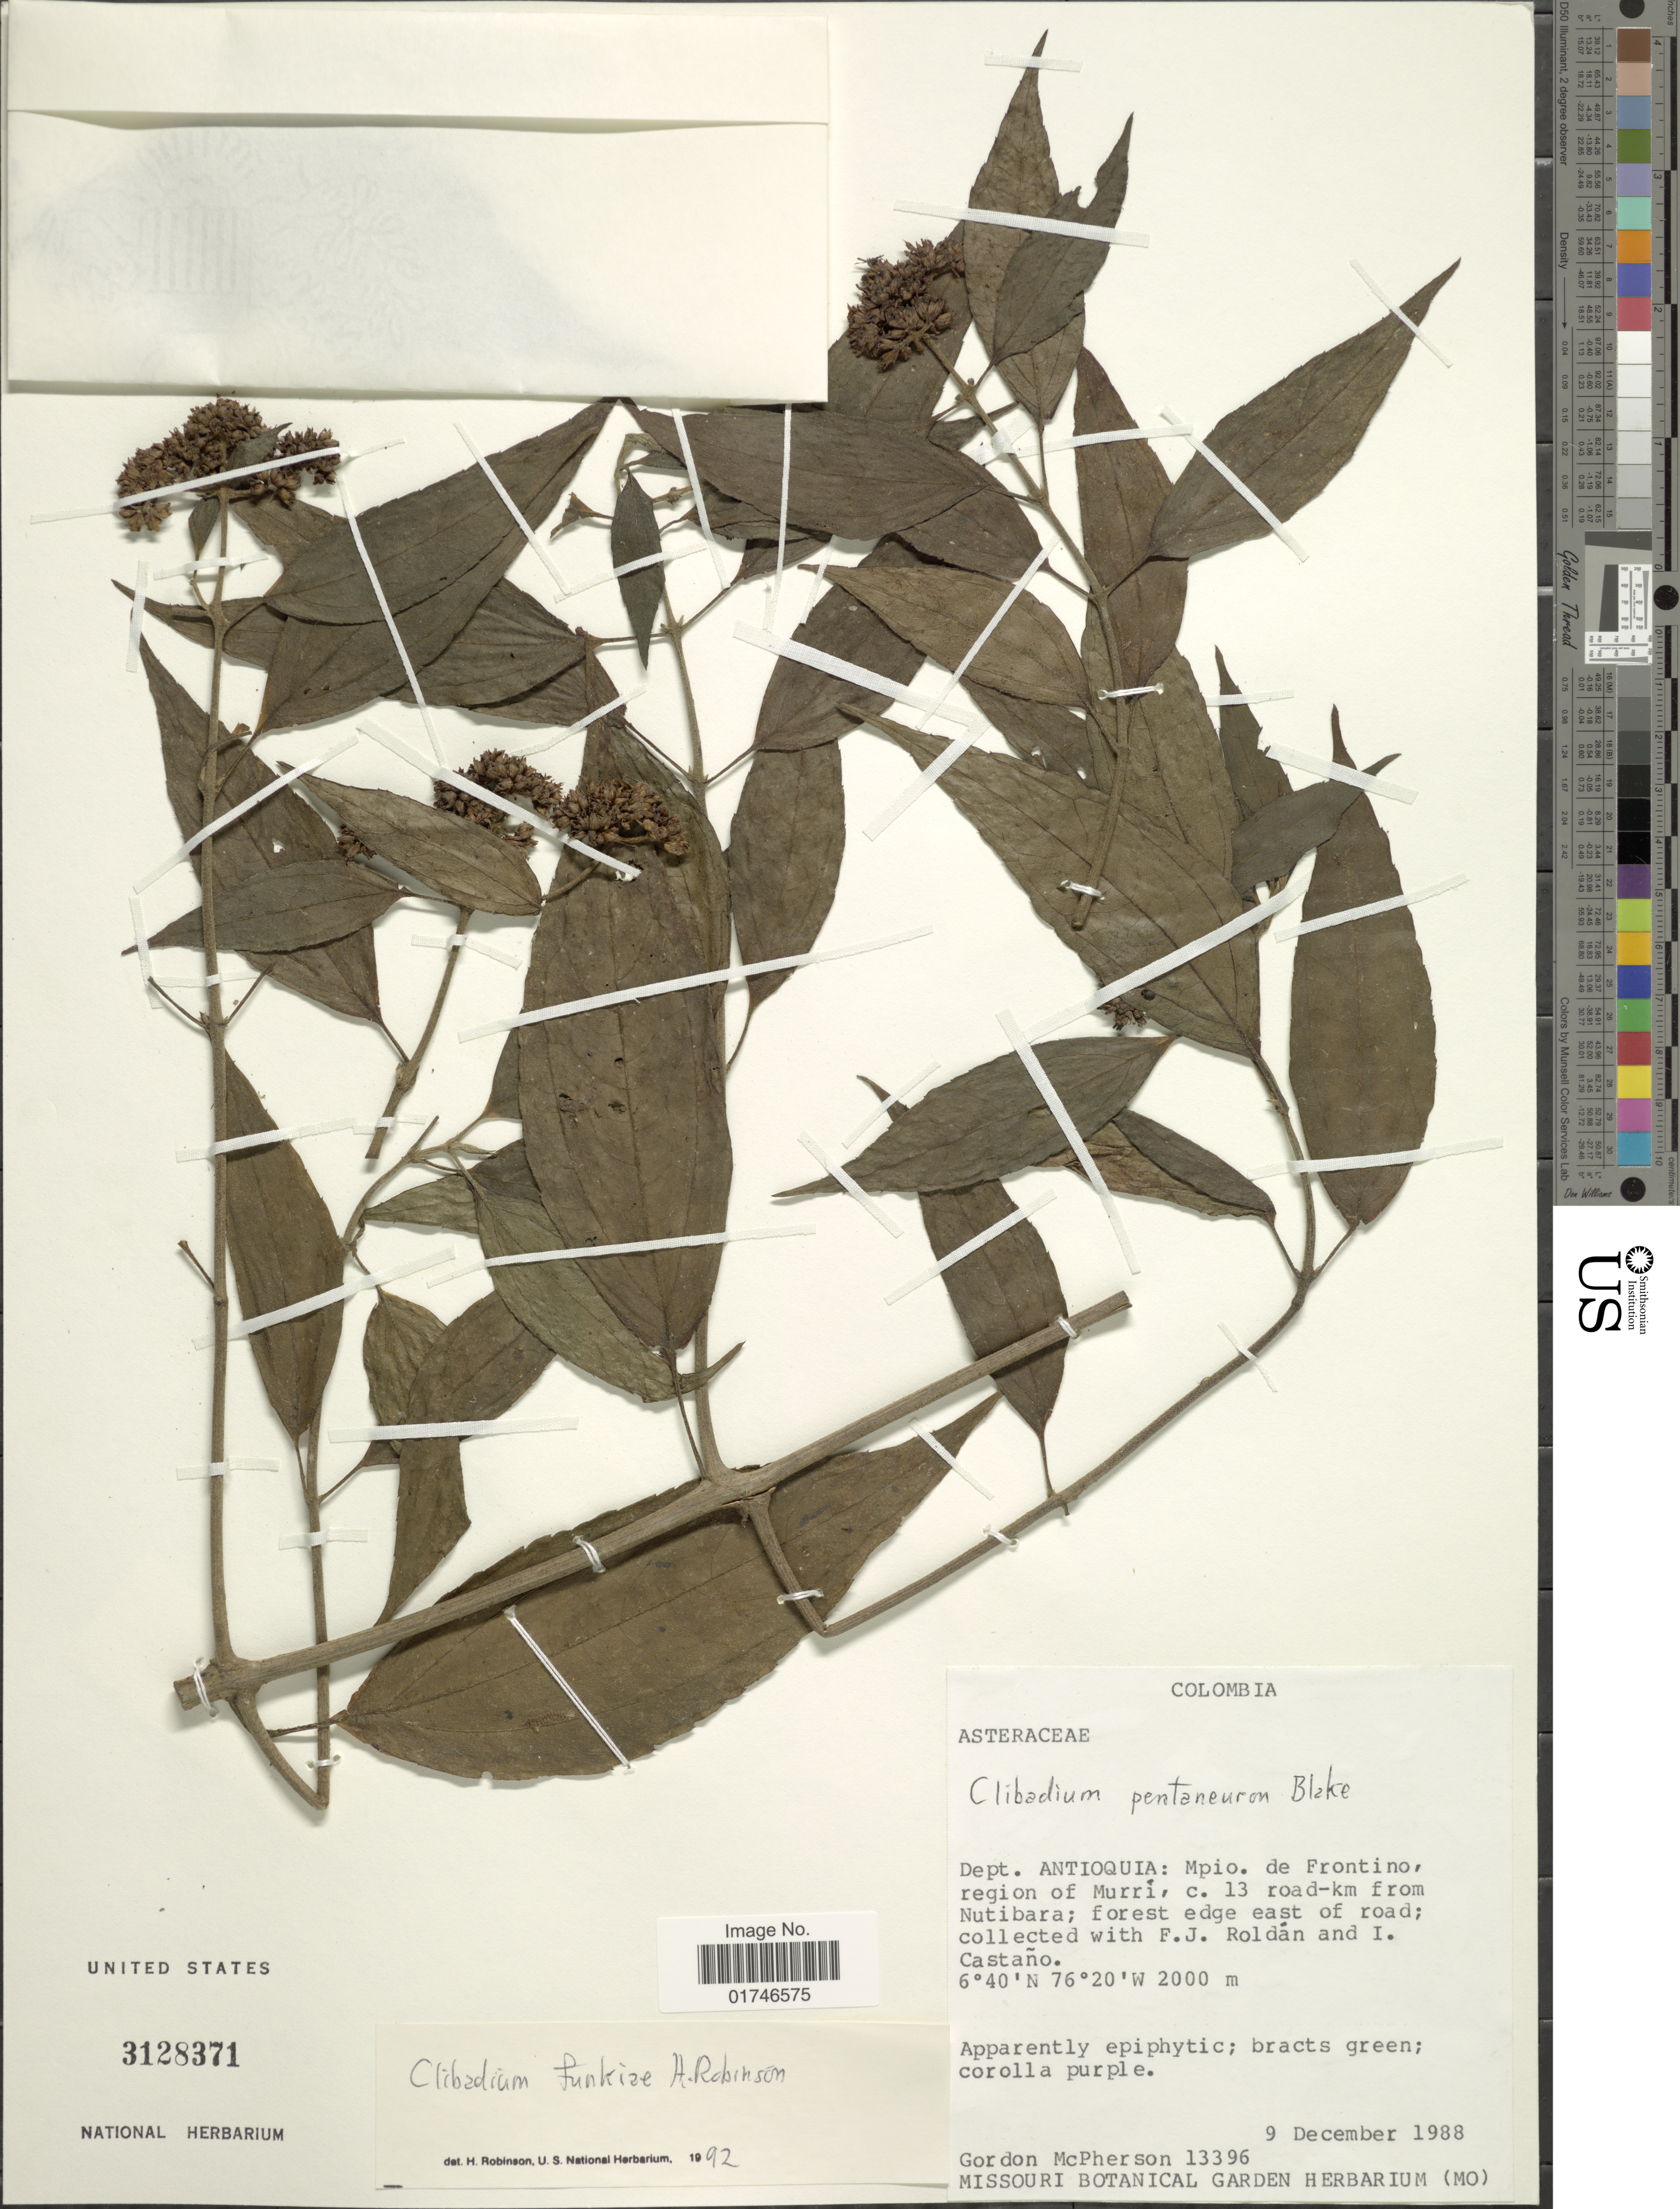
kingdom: Plantae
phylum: Tracheophyta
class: Magnoliopsida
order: Asterales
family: Asteraceae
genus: Clibadium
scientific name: Clibadium funkiae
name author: H. Rob.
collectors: G. D. McPherson, F. J. Roldán & I. Castaño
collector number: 13396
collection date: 1988-12-09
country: Colombia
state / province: Antioquia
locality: Dept. Antioquia: Mpio. de Frontino; region of Murri, c. 13 road-km from Nutibara.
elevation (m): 2000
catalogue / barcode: US 3128371